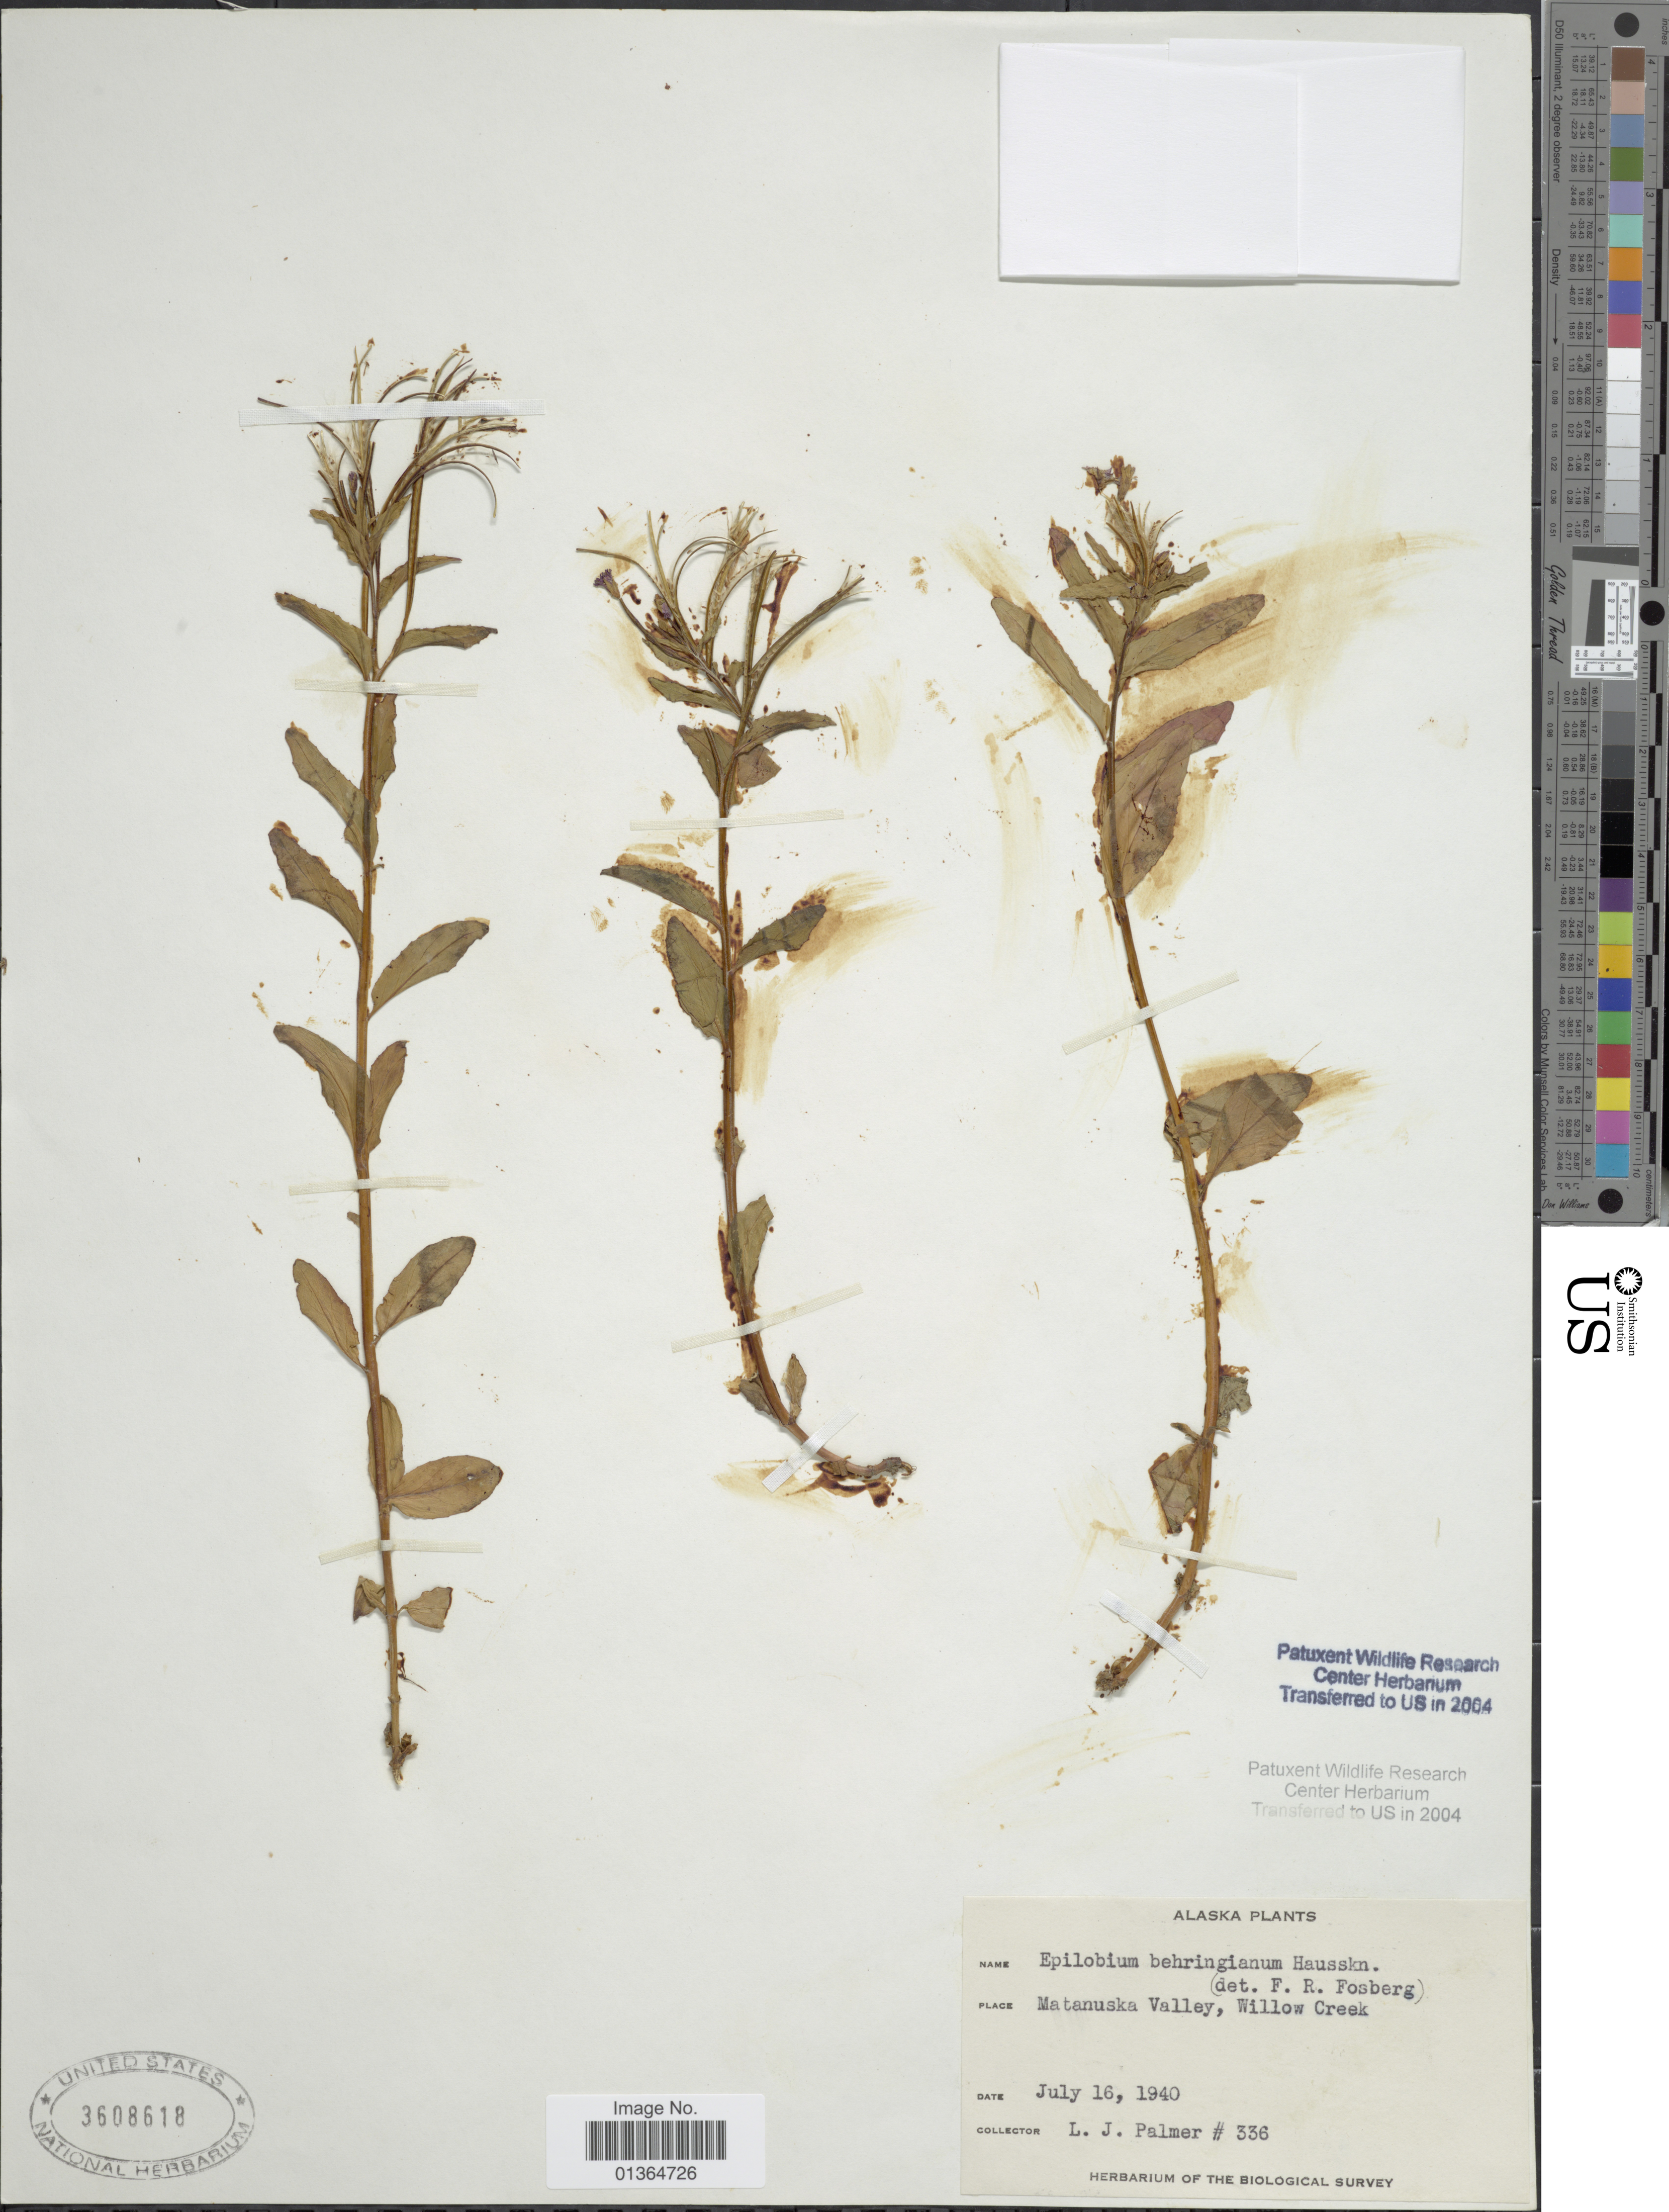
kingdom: Plantae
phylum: Tracheophyta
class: Magnoliopsida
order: Myrtales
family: Onagraceae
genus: Epilobium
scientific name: Epilobium hornemannii subsp. behringianum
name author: (Hausskn.) Hoch & P.H. Raven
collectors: L. J. Palmer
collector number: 336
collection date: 1940-07-16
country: United States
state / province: Alaska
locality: Matanuska Valley, Willow Creek.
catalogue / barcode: US 3608618